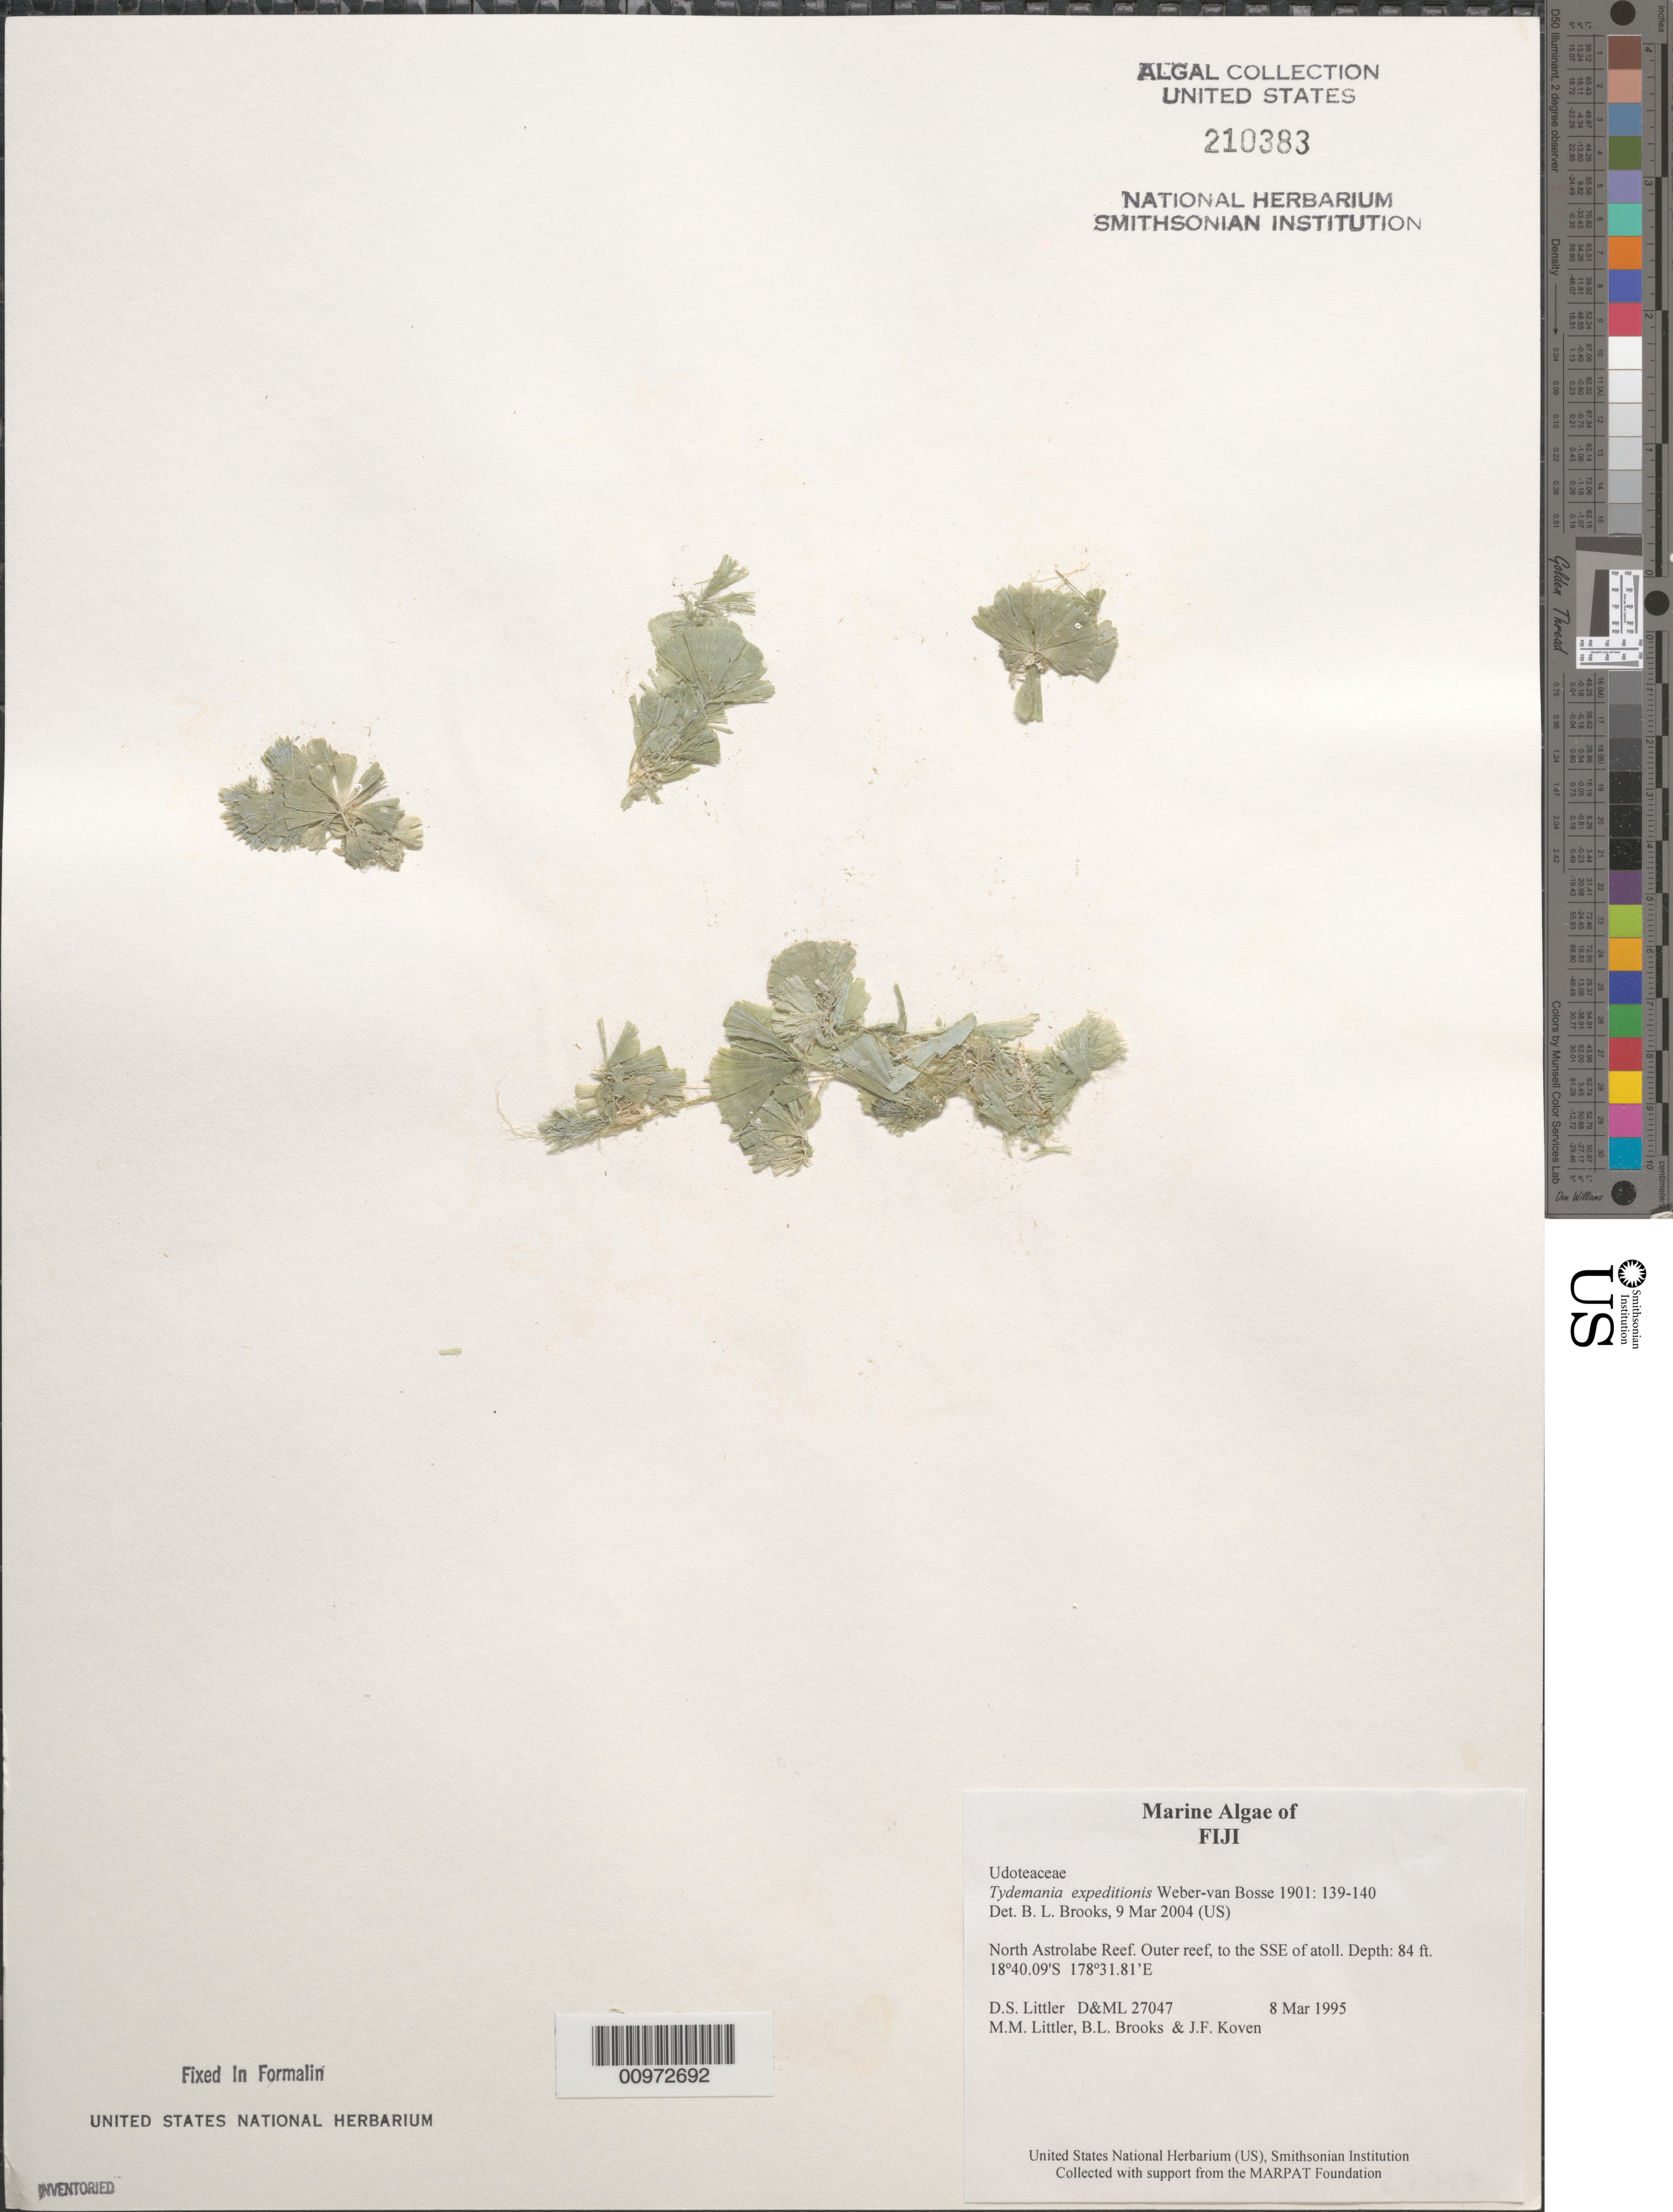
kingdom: Plantae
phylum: Chlorophyta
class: Ulvophyceae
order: Bryopsidales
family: Udoteaceae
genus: Tydemania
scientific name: Tydemania expeditionis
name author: Weber Bosse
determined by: Brooks, B. L., (BOT), Smithsonian Institution - National Museum of Natural History (UNITED STATES)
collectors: D. S. Littler, M. M. Littler, B. Brooks & J. Koven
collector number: D&ML 27047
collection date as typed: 08 Mar 1995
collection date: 1995-03-08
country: Fiji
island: North Astrolabe Reef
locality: North Astrolabe Reef, outer reef, to south southeast of atoll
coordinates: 18 40.09'S, 178 31.81'E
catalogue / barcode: US 210383